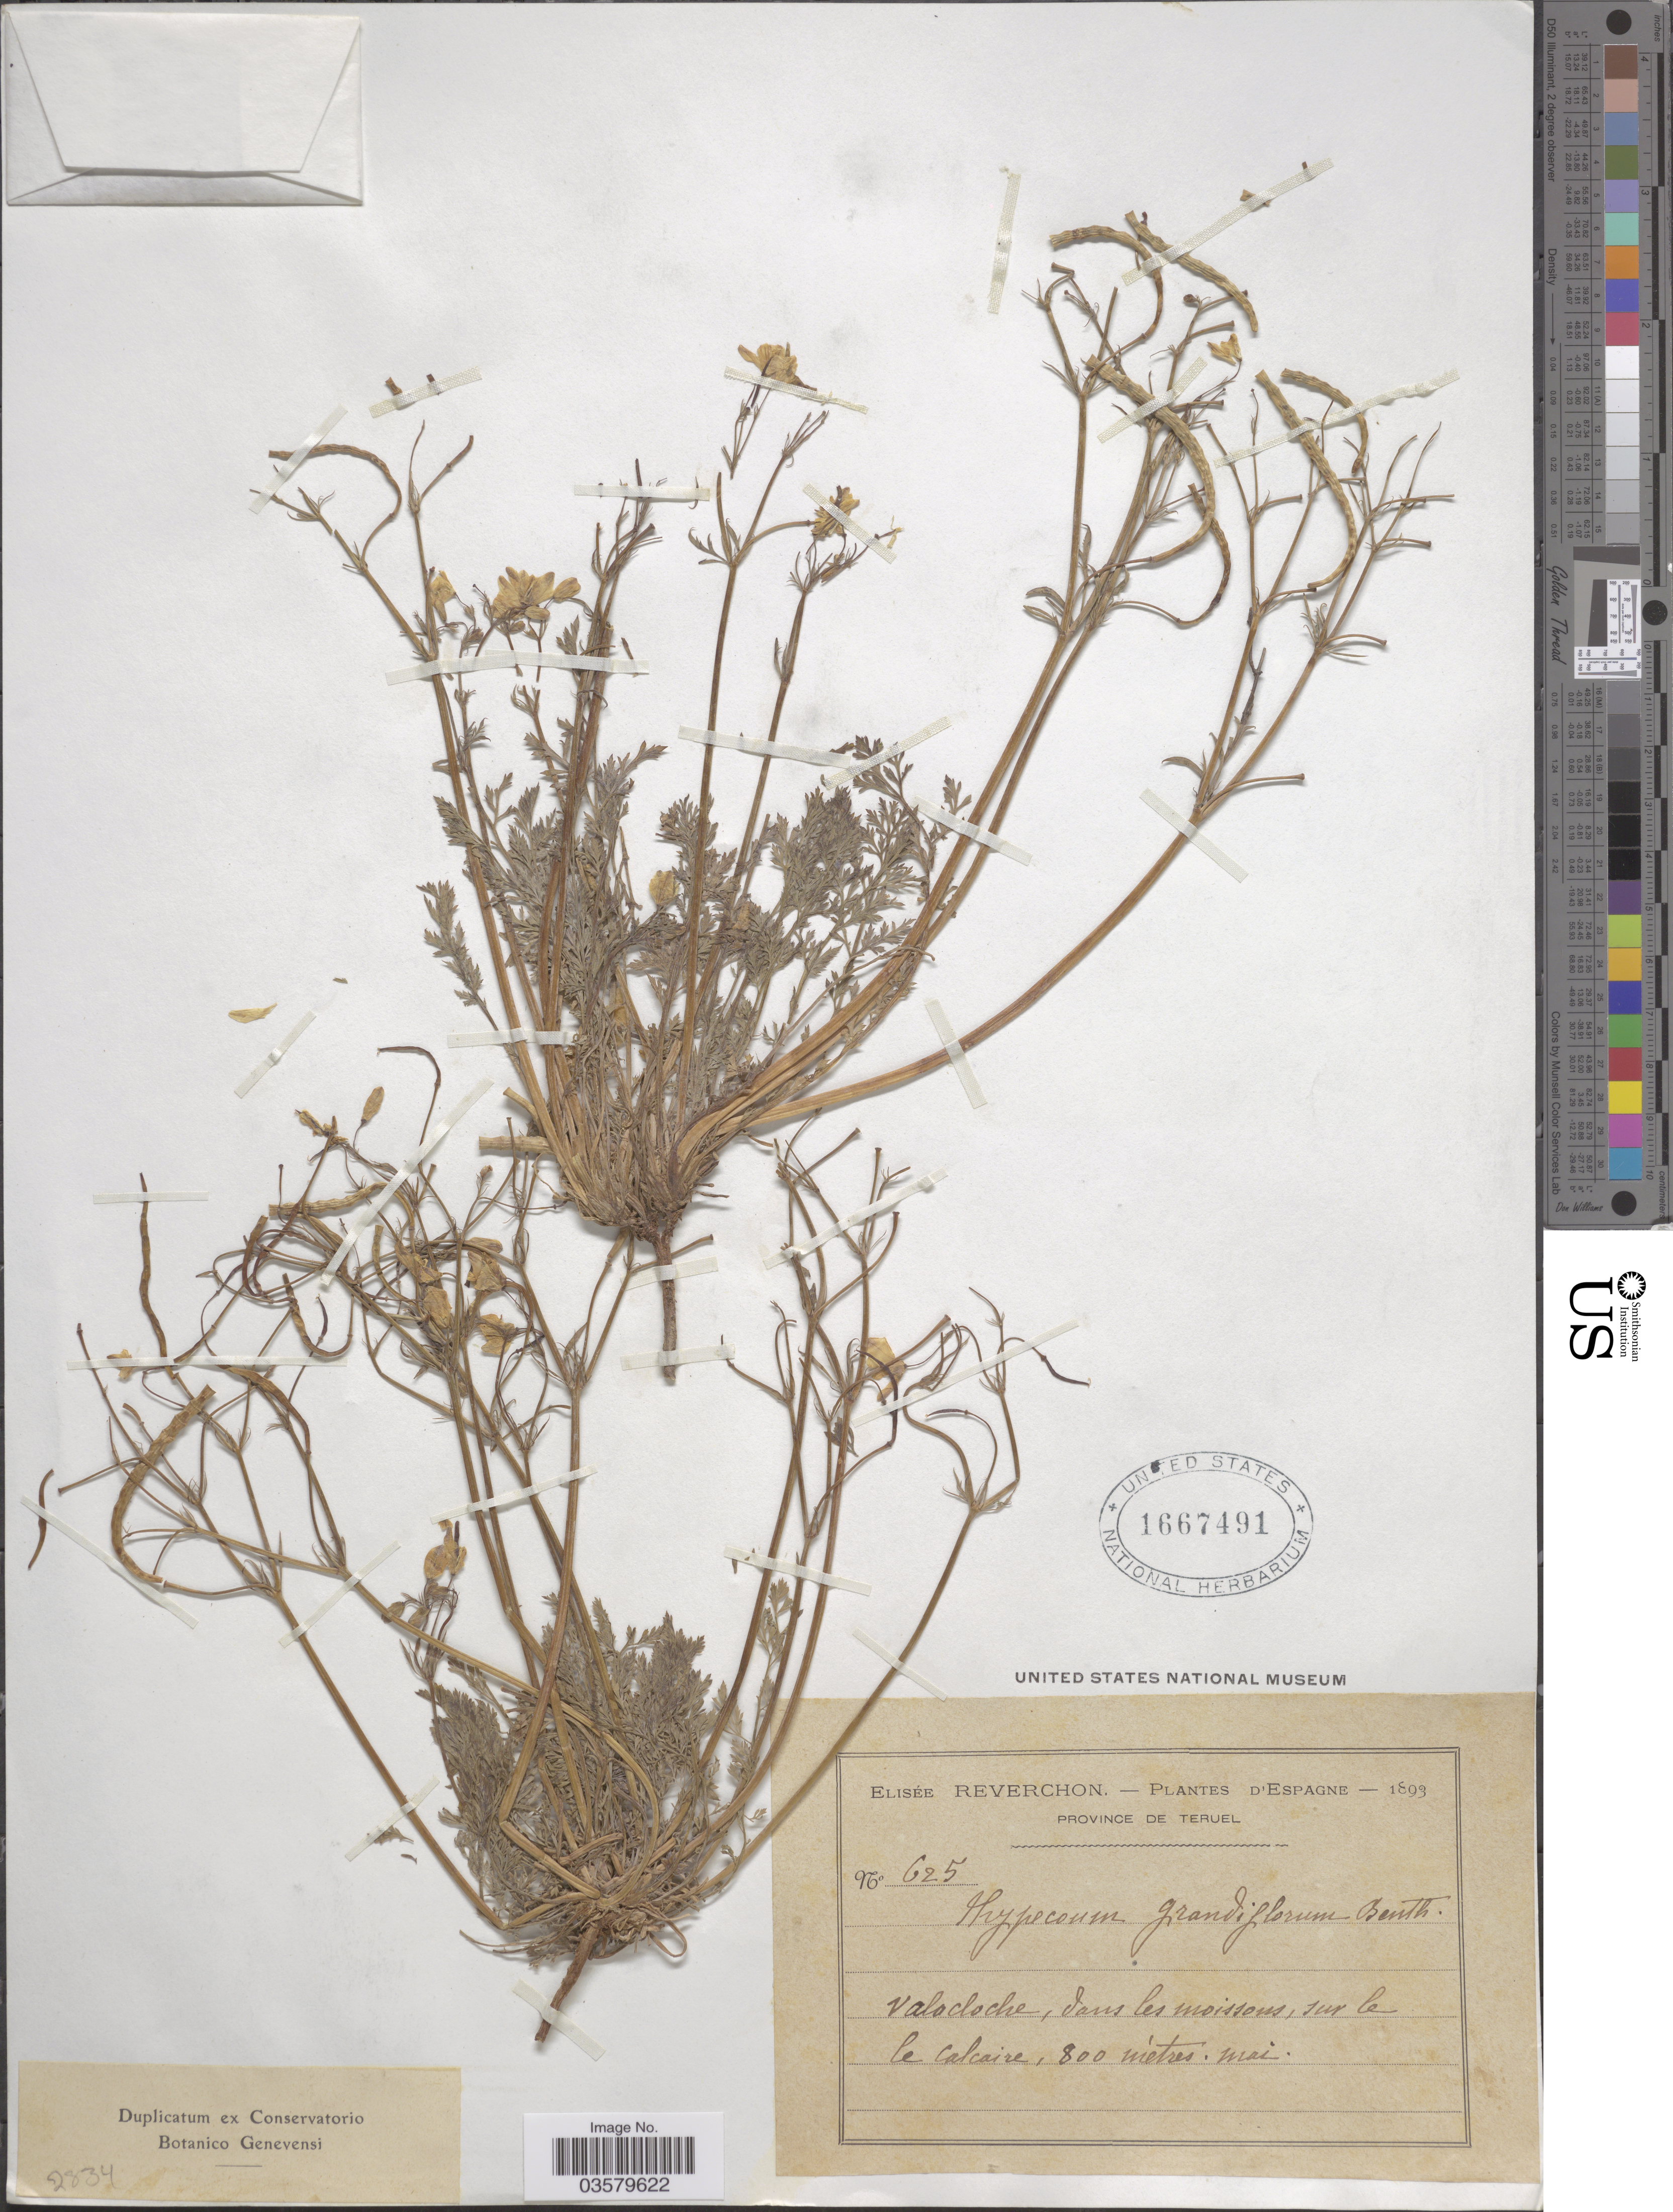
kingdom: Plantae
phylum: Tracheophyta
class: Magnoliopsida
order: Ranunculales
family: Papaveraceae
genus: Hypecoum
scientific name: Hypecoum grandiflorum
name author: Benth.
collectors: E. Reverchon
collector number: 625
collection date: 1893-05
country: Spain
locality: Espagne. Province de Teruel. Valocloche.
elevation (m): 800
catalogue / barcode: US 1667491